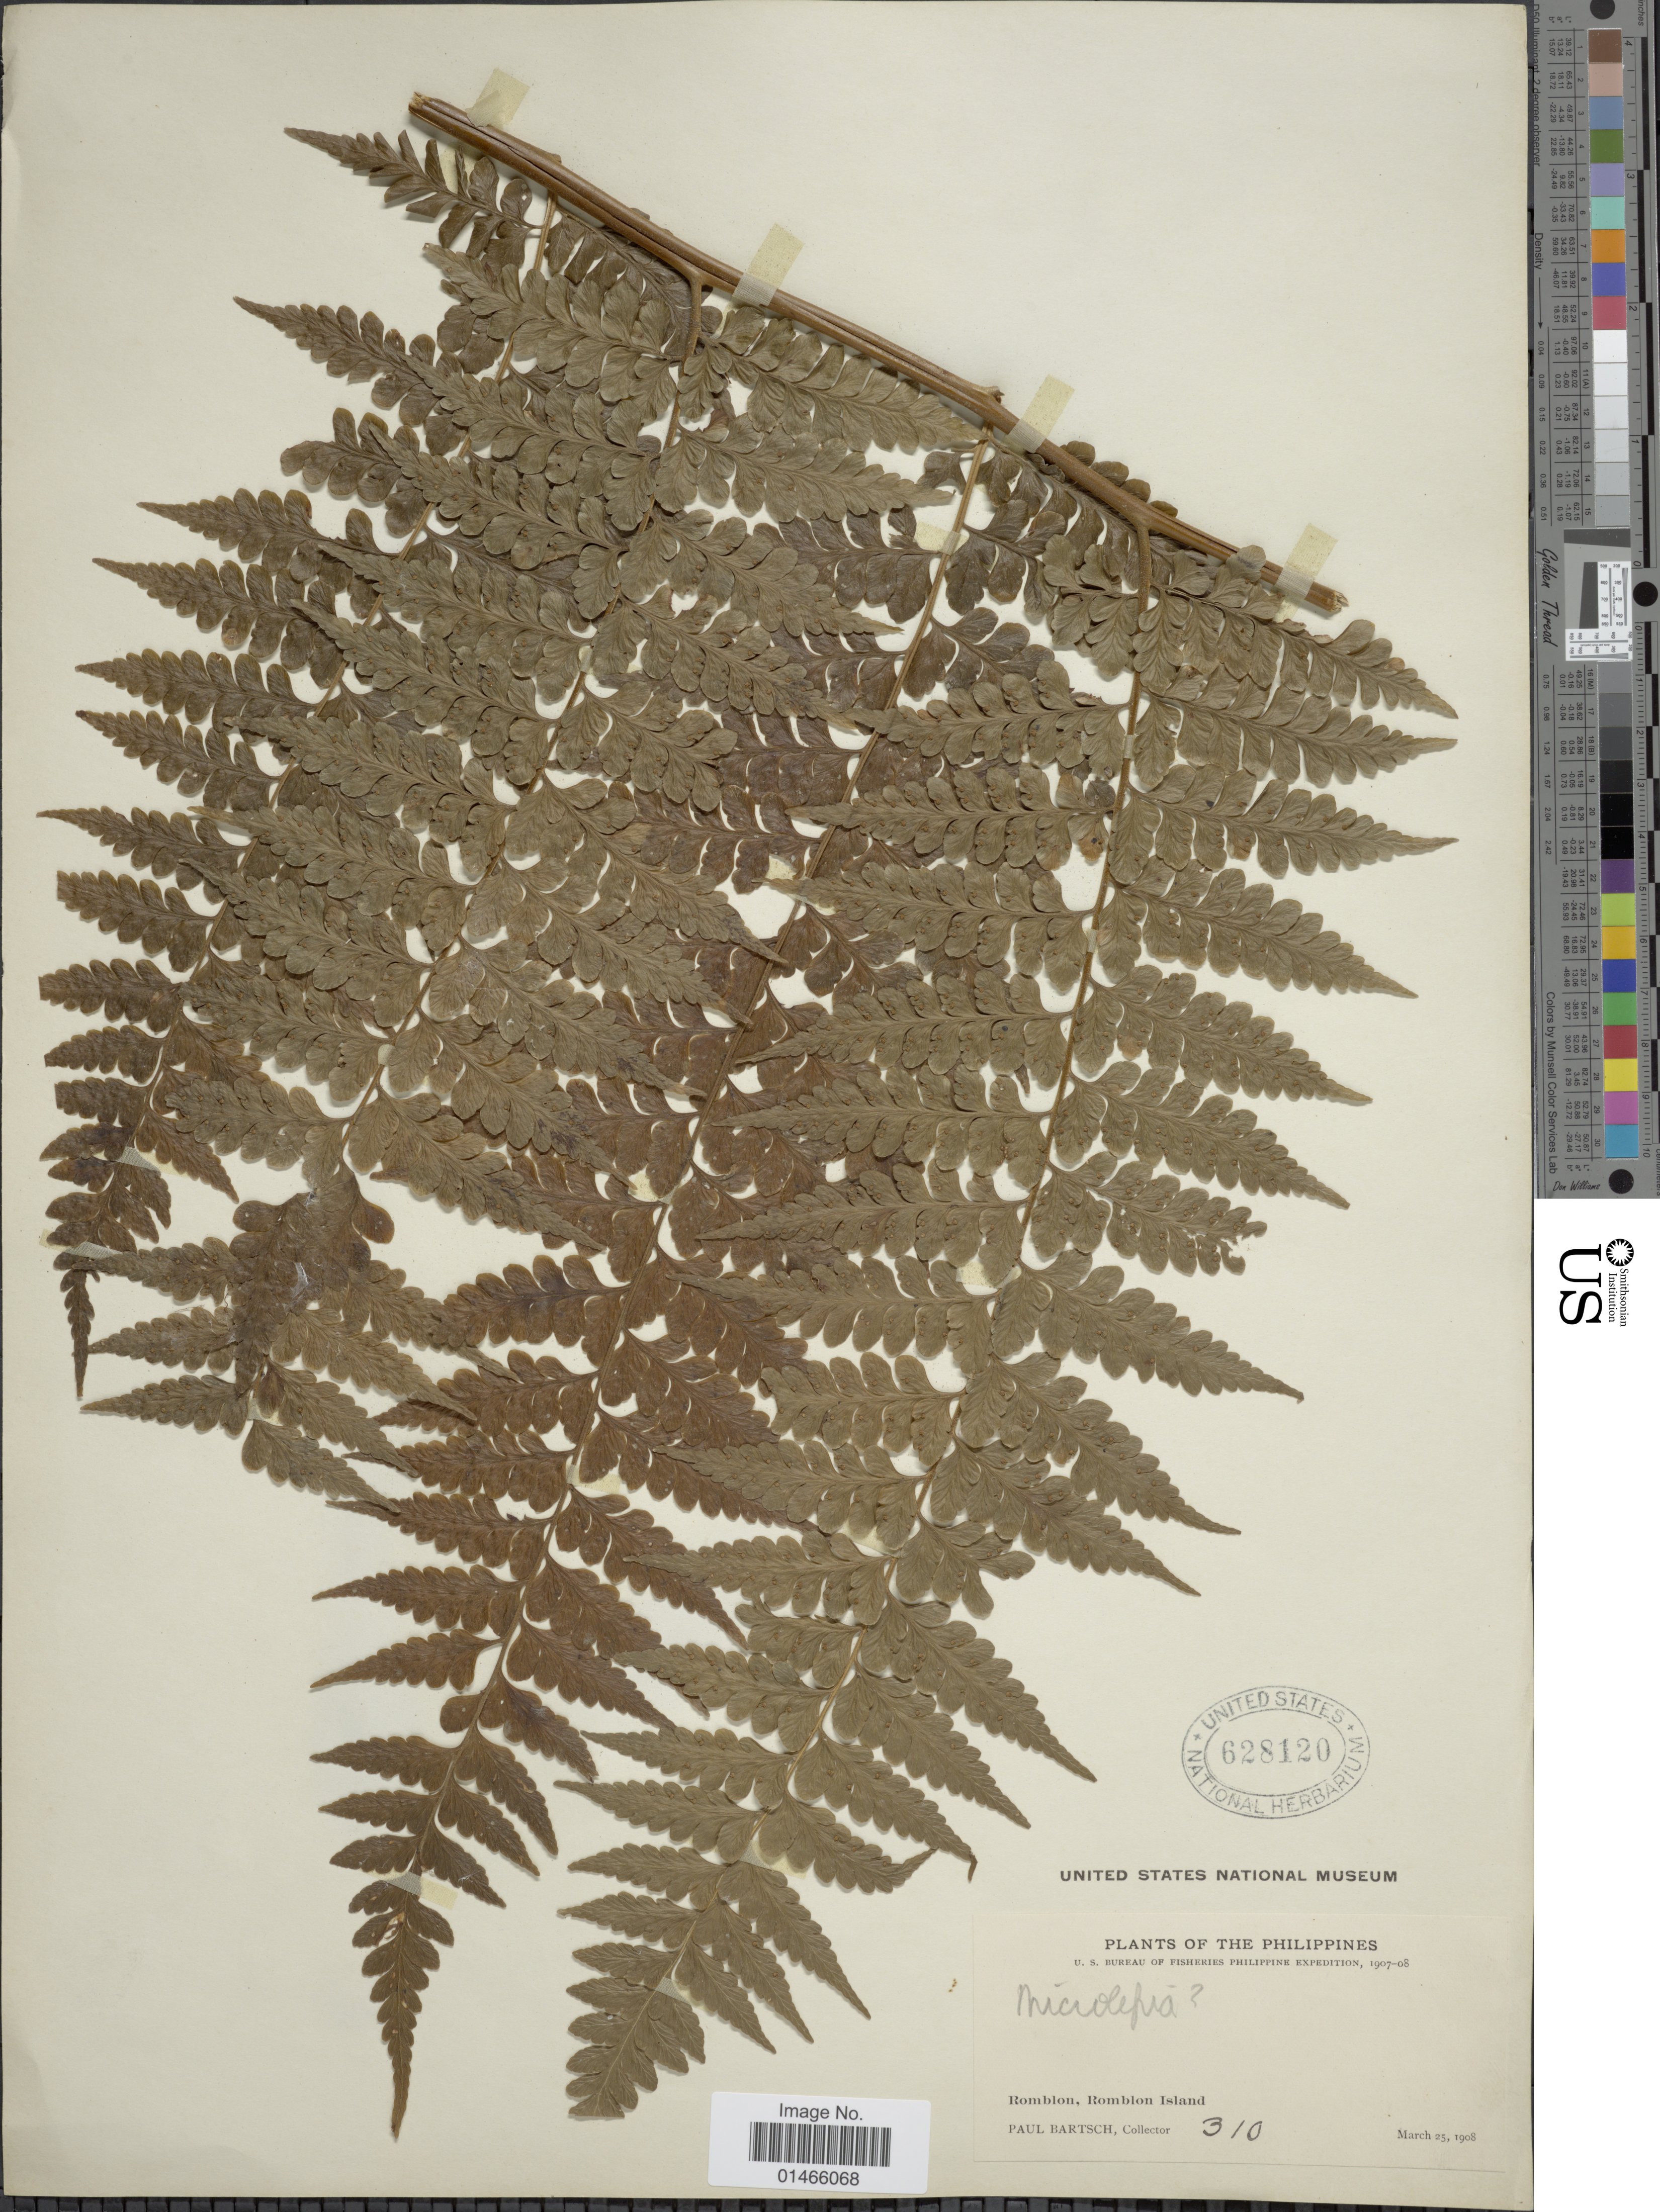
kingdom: Plantae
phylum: Tracheophyta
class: Polypodiopsida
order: Polypodiales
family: Dennstaedtiaceae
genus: Microlepia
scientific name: Microlepia speluncae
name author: (L.) T. Moore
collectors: P. Bartsch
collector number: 310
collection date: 1908-03-25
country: Philippines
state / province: Mimaropa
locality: Romblon, Romblon Island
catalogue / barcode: US 629120